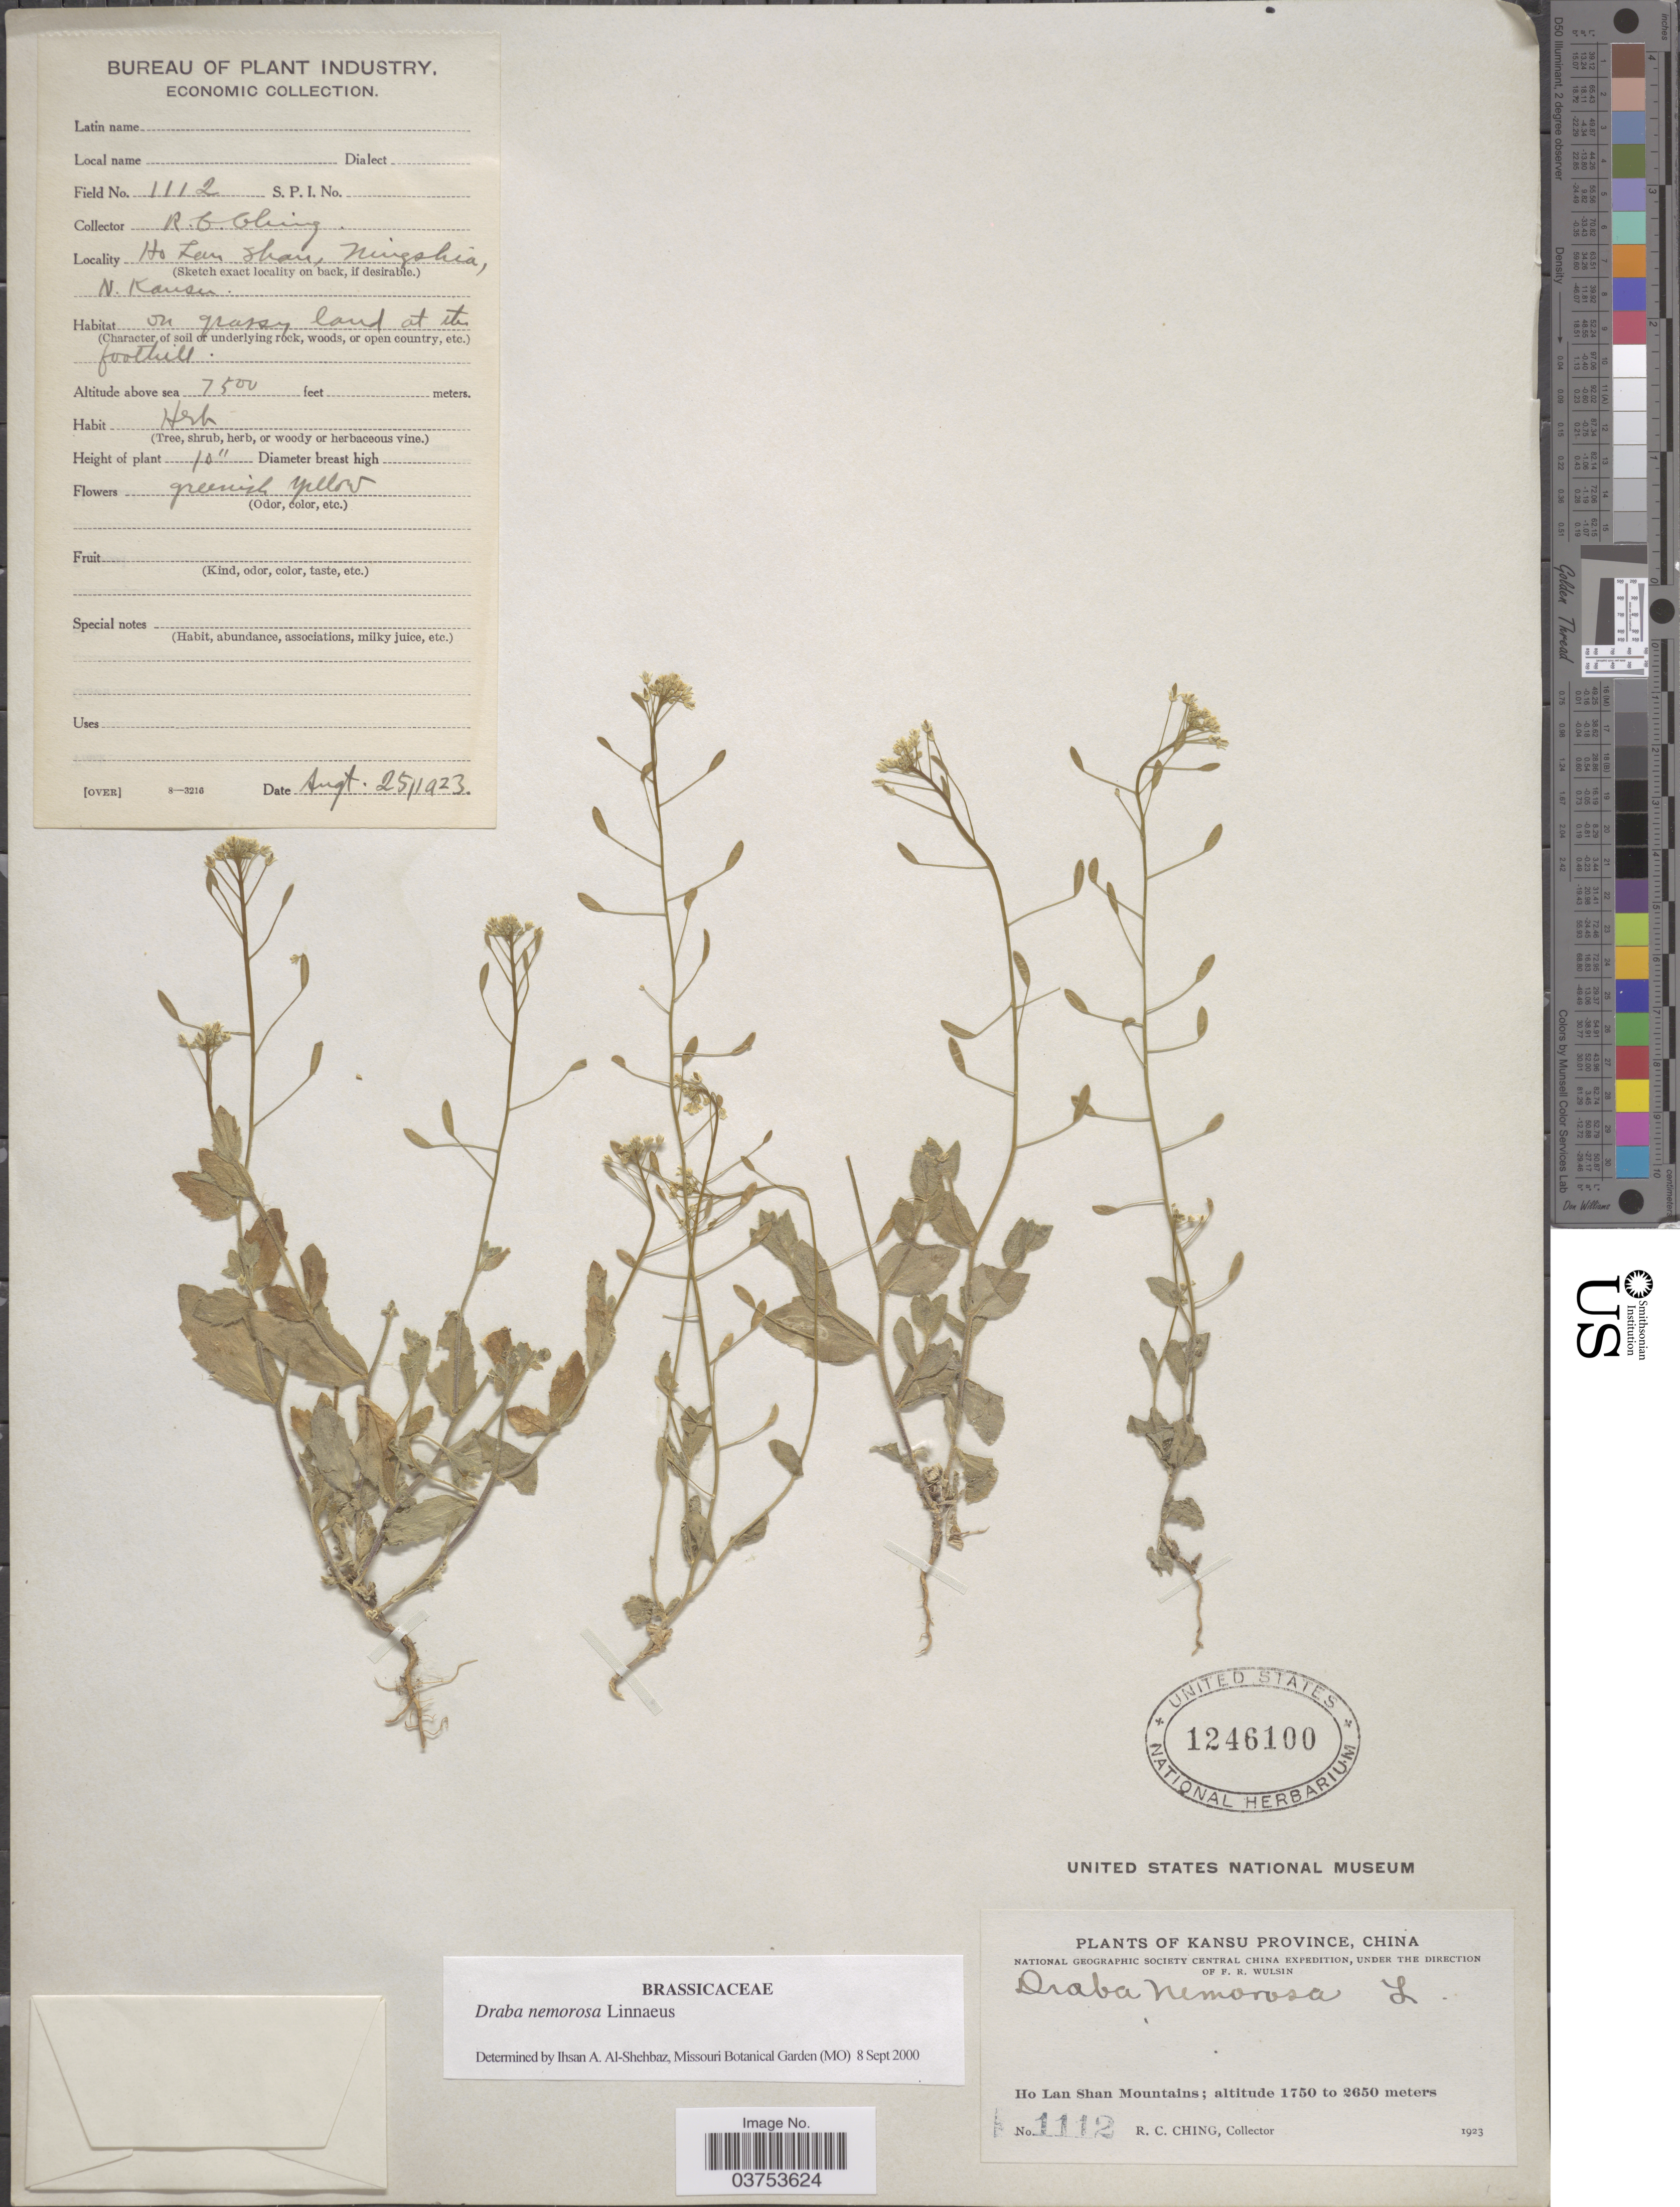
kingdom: Plantae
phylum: Tracheophyta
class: Magnoliopsida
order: Brassicales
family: Brassicaceae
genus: Draba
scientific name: Draba nemorosa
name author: L.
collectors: R. C. Ching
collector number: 1112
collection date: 1923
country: China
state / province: Gansu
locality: Kansu Province. Ho Lan Shan Mountains, Ningshia, N. Kansu.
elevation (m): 1750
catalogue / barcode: US 1246100